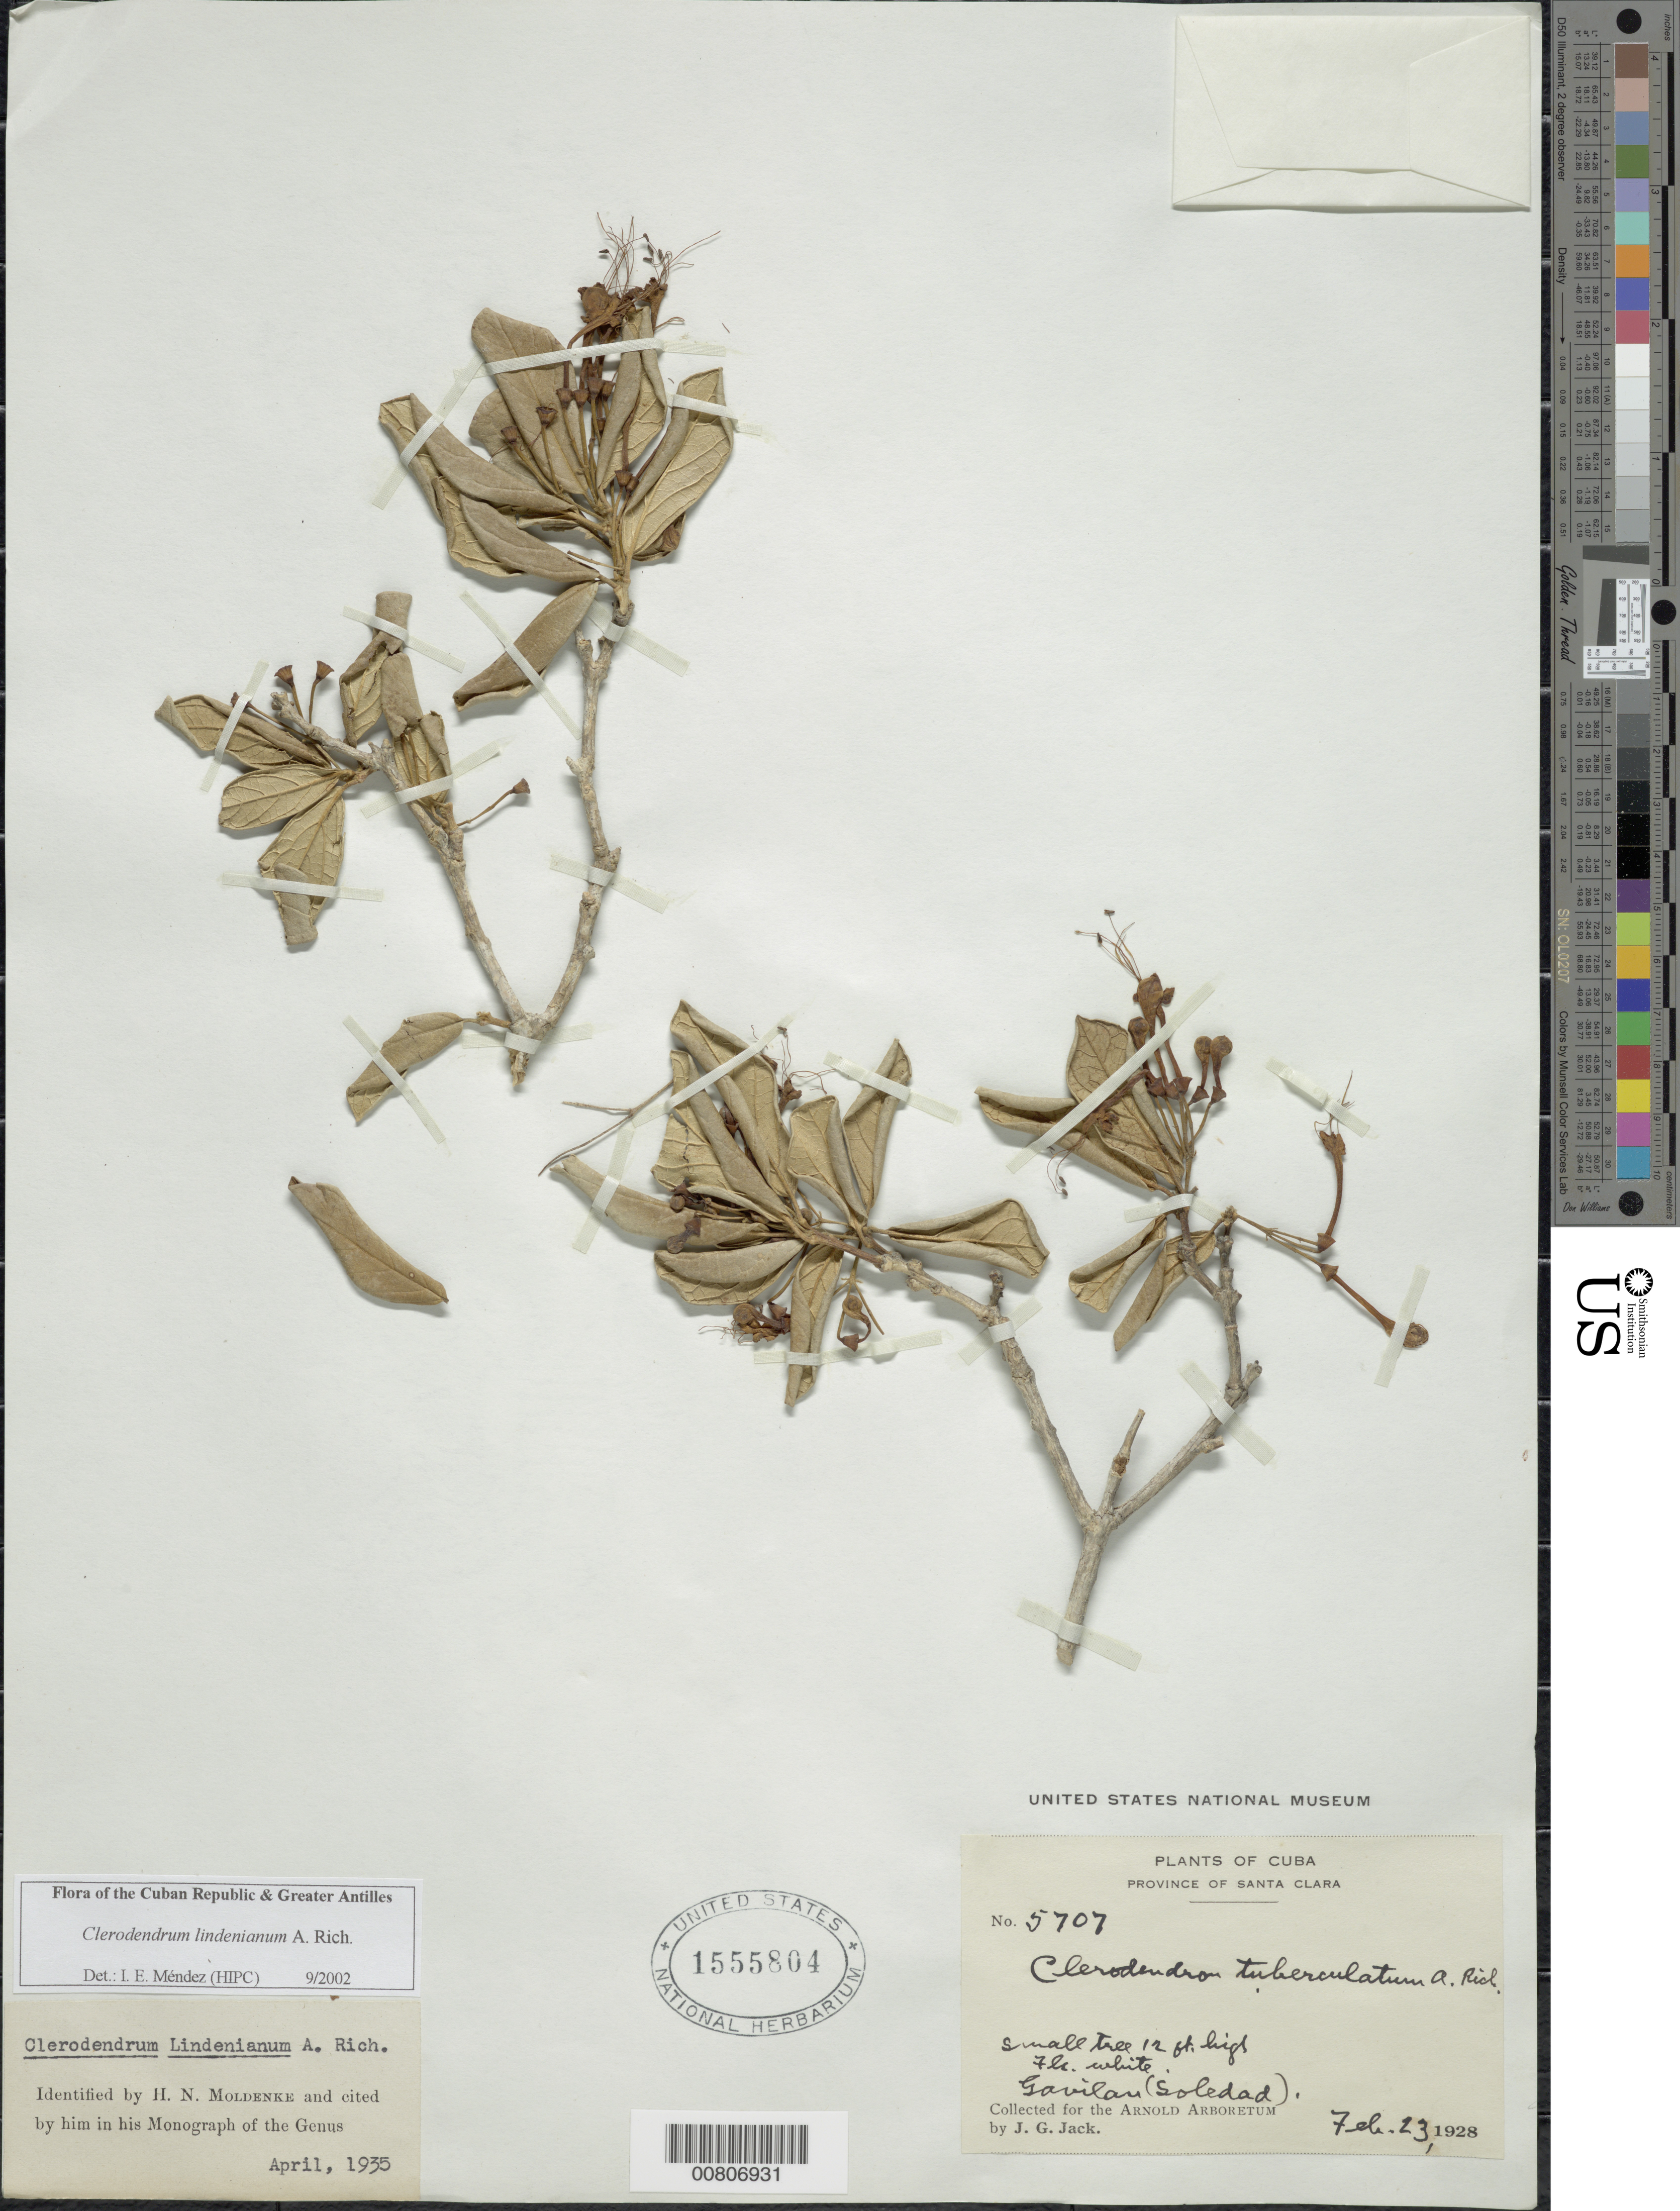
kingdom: Plantae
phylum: Tracheophyta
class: Magnoliopsida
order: Lamiales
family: Lamiaceae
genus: Clerodendrum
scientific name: Clerodendrum lindenianum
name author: A. Rich.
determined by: Méndez, Isidro E., (HIPC)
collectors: J. G. Jack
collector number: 5707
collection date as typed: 23 Feb 1928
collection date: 1928-02-23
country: Cuba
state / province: Cienfuegos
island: Cuba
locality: Santa Clara Prov , Gavilan, Soledad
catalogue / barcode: US 1555804